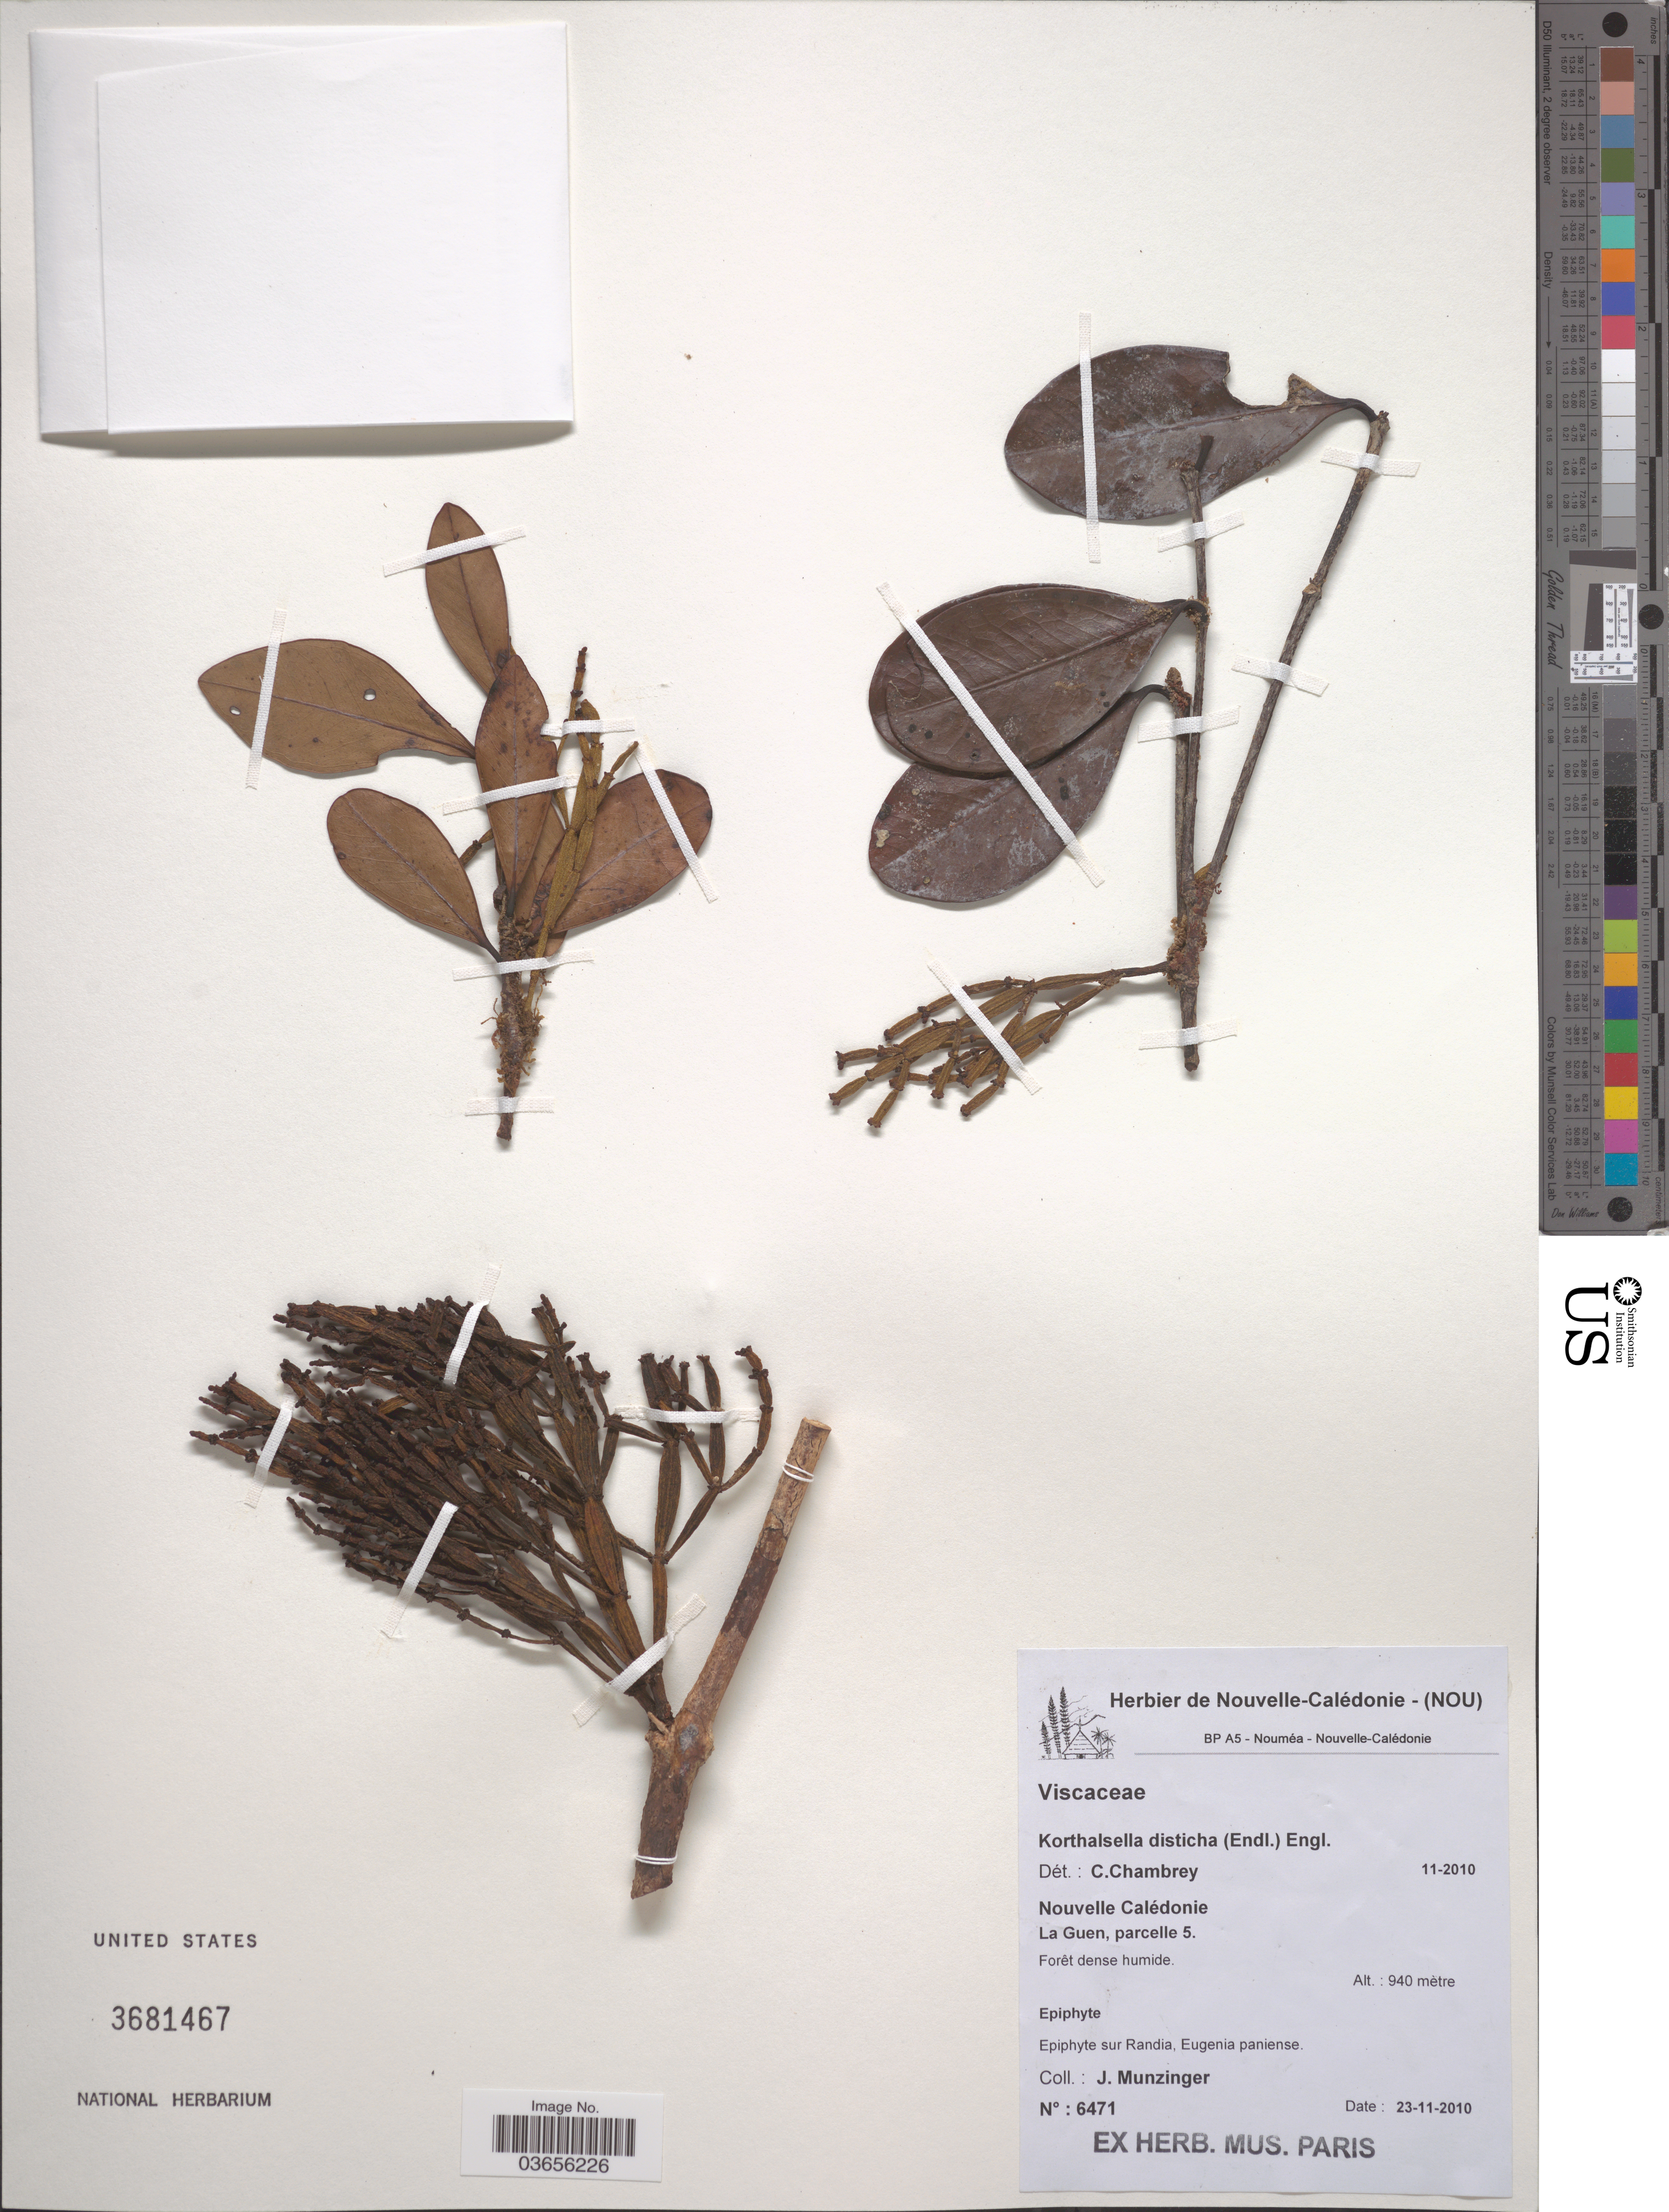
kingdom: Plantae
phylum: Tracheophyta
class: Magnoliopsida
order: Santalales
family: Viscaceae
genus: Korthalsella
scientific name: Korthalsella disticha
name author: (Endl.) Engl.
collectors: J. K. Munzinger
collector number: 6471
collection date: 2010-11-23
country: New Caledonia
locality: Nouvelle Calédonie. La Guen, parcelle 5.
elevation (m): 940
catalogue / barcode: US 3681467